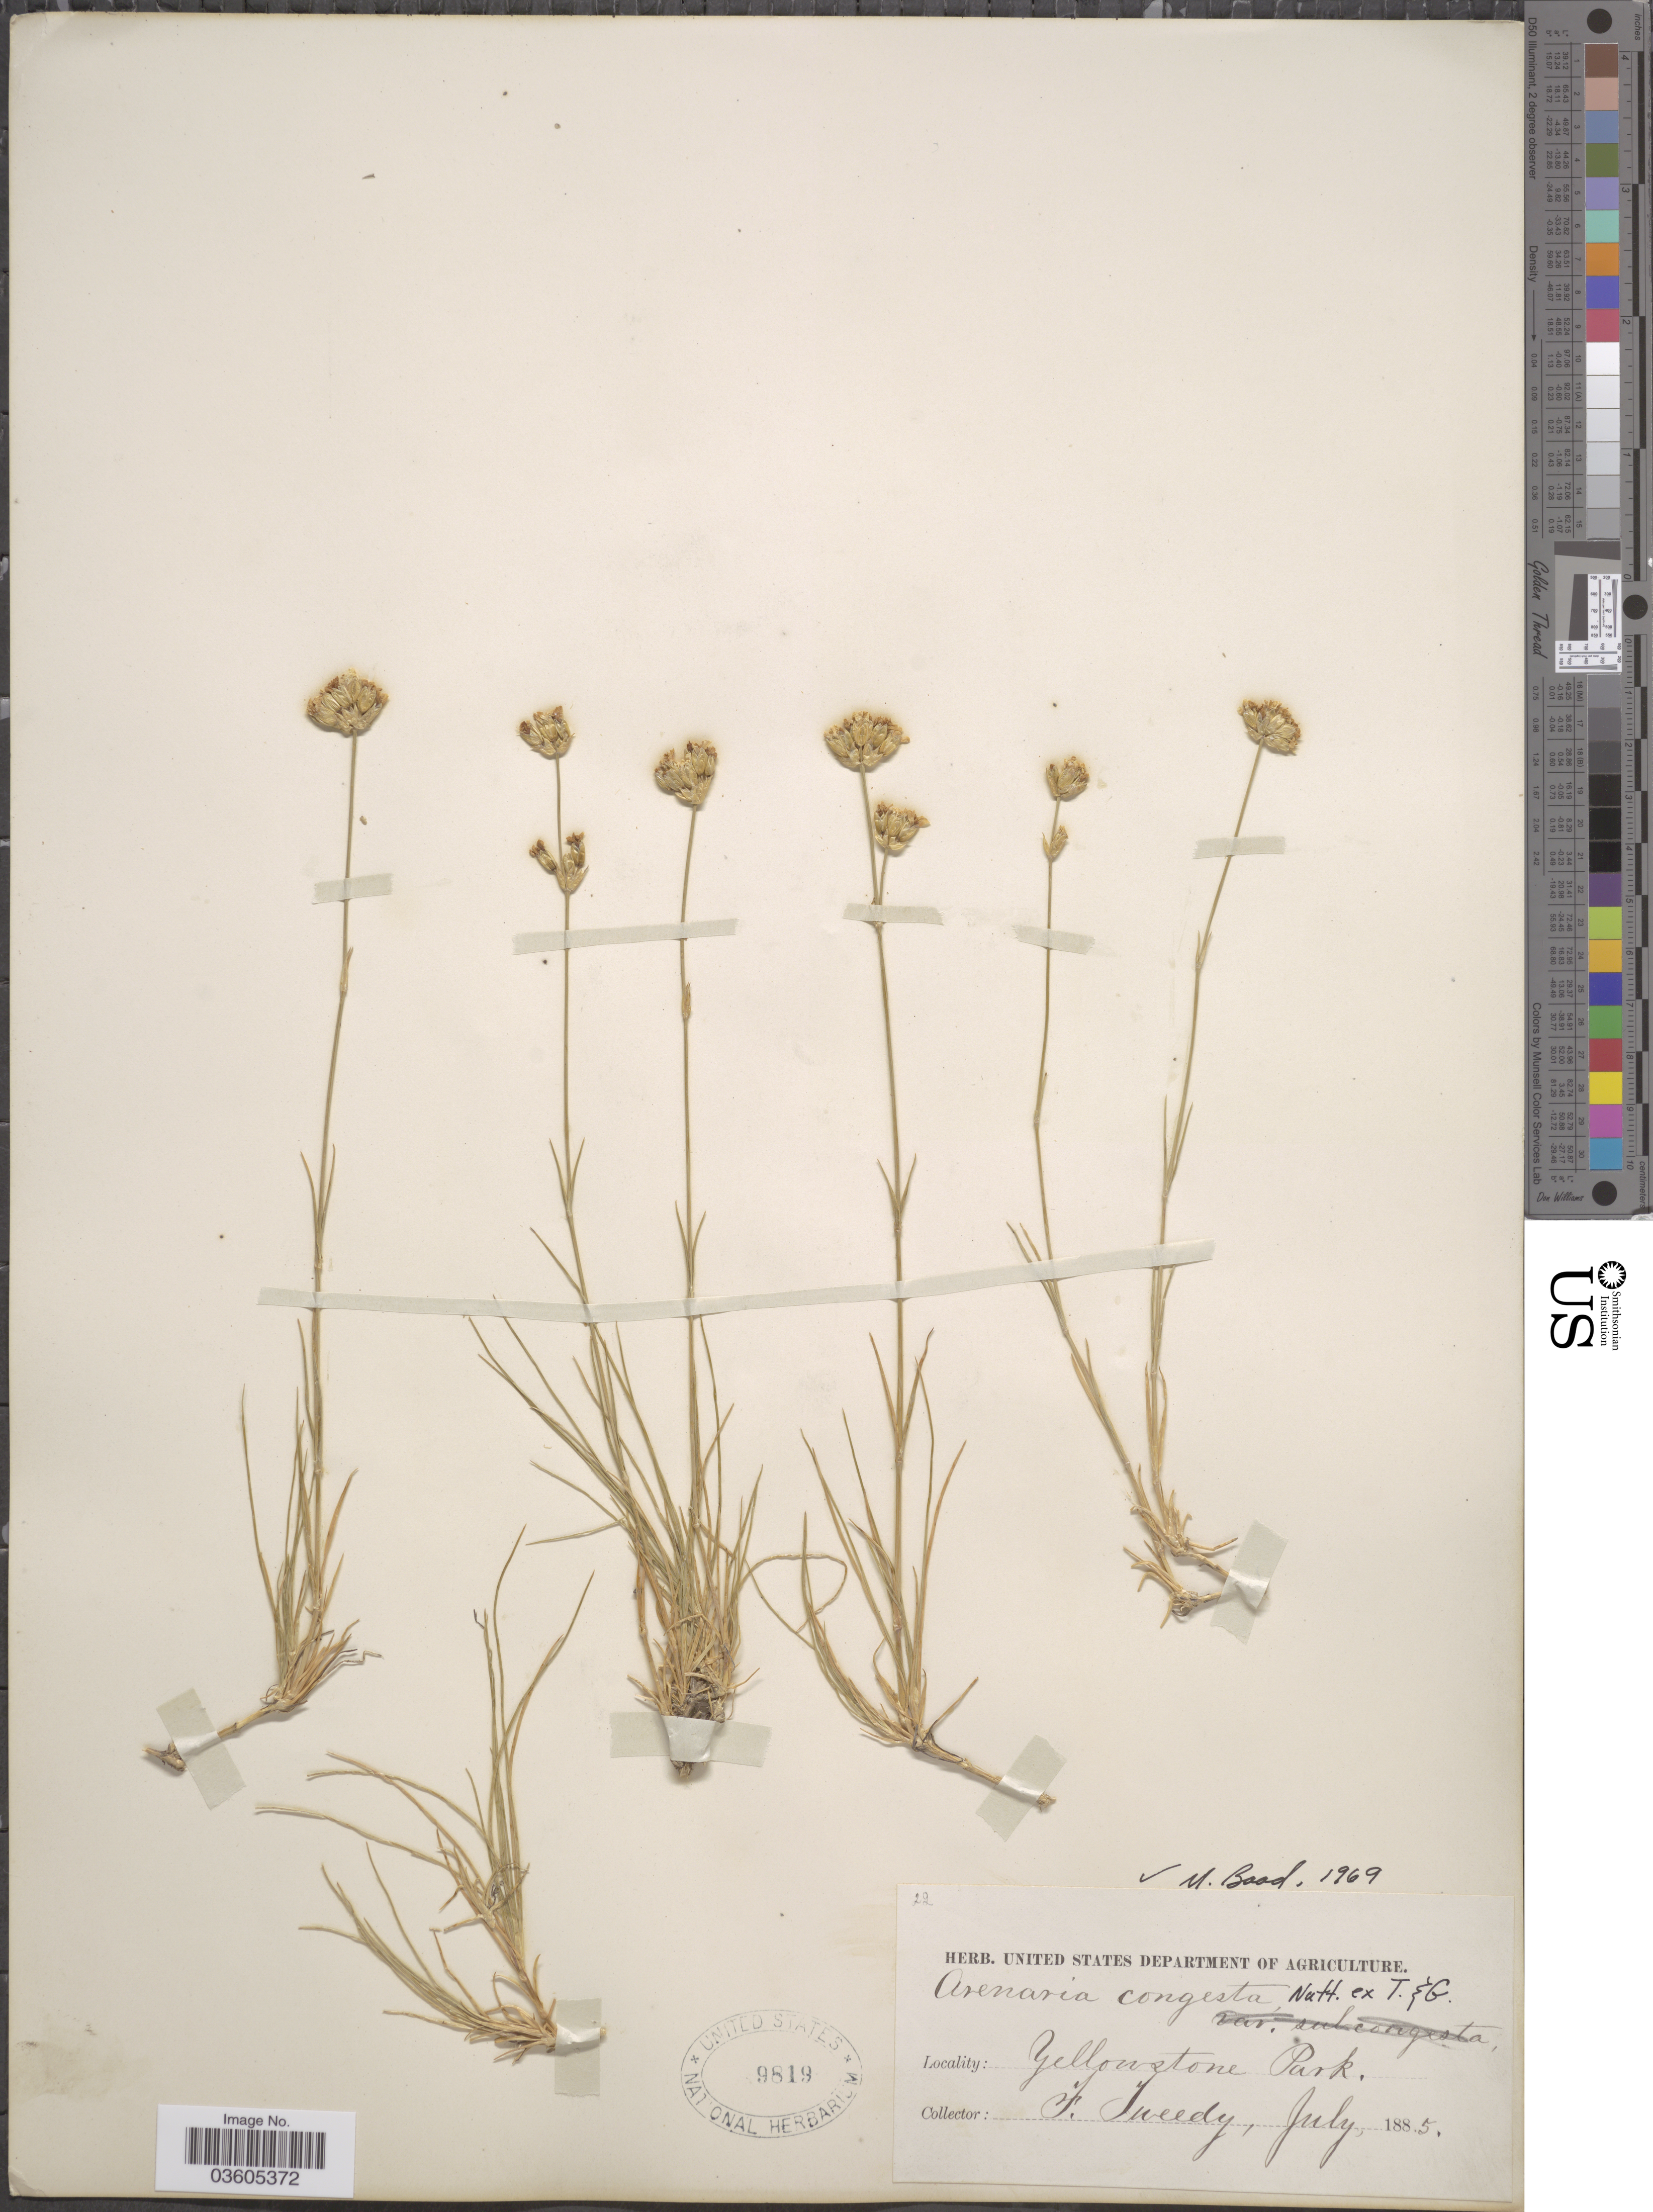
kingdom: Plantae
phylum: Tracheophyta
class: Magnoliopsida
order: Caryophyllales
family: Caryophyllaceae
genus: Eremogone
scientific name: Eremogone congesta var. congesta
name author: (Nutt.) Ikonn.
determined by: Strong, Mark T., (BOT), Smithsonian Institution - National Museum of Natural History (UNITED STATES)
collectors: F. Tweedy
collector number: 22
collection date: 1885-07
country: United States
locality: Yellowstone Park.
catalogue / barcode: US 9819